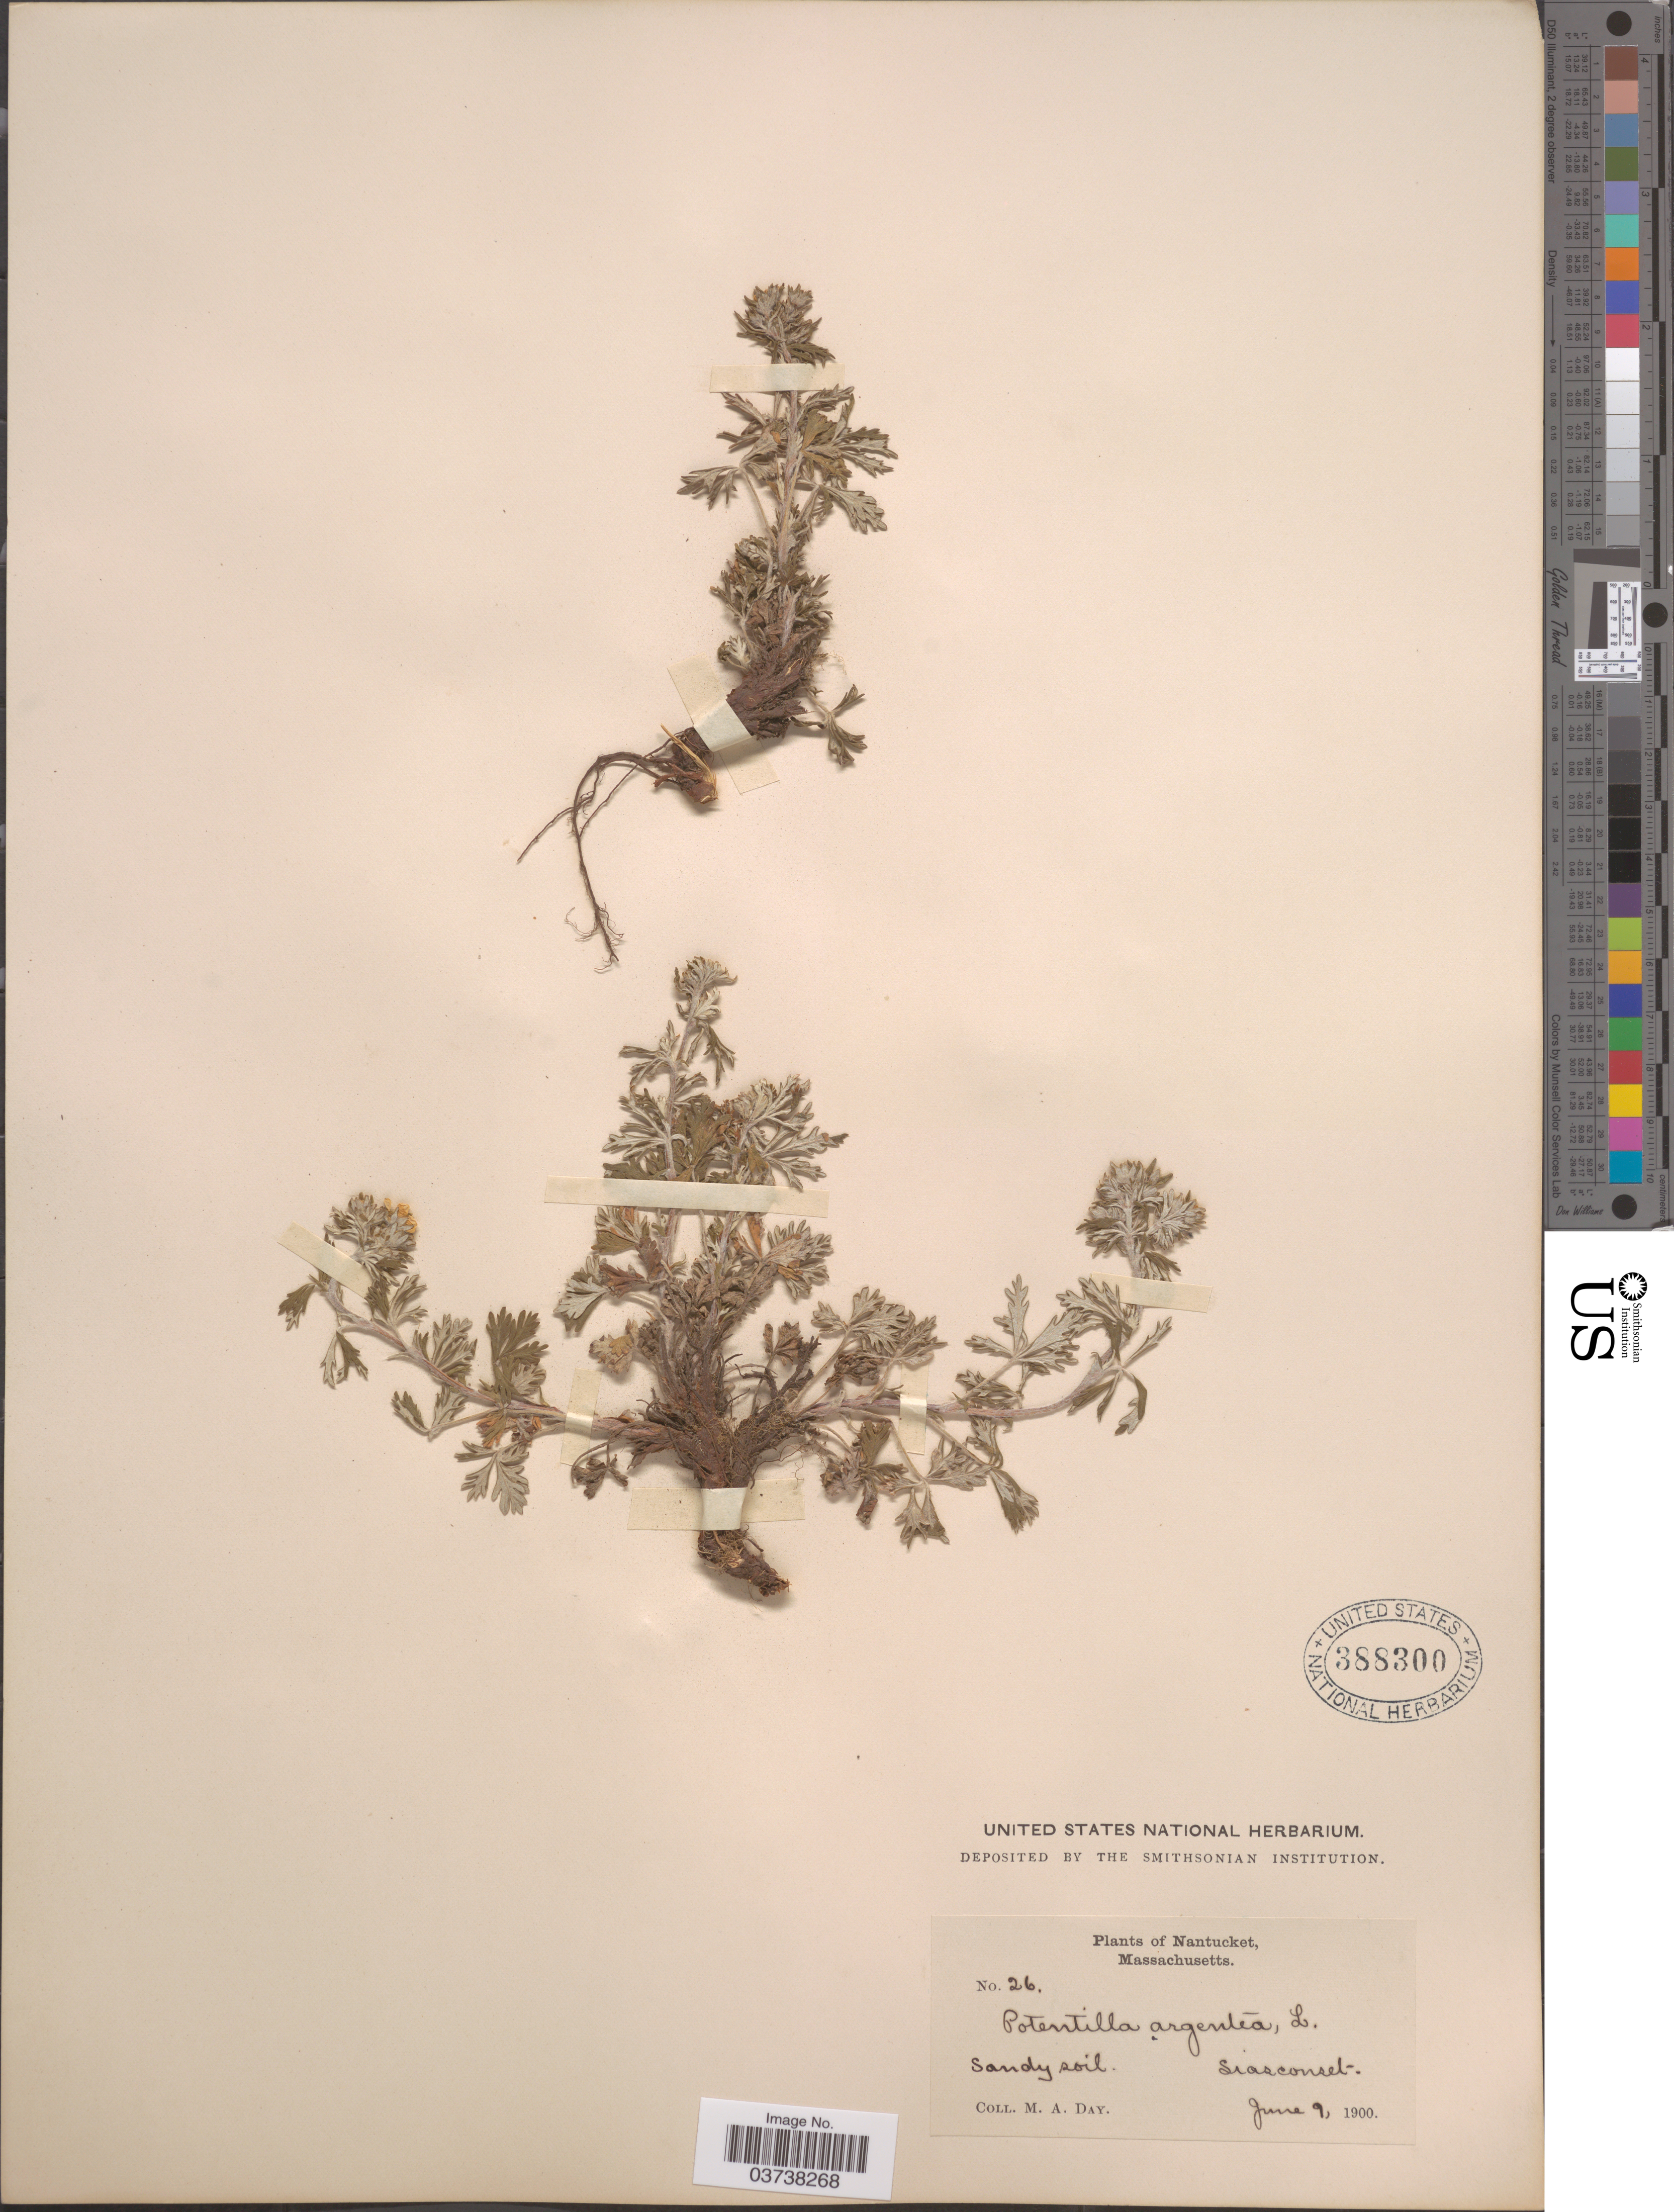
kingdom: Plantae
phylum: Tracheophyta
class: Magnoliopsida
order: Rosales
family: Rosaceae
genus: Potentilla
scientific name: Potentilla argentea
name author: L.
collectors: M. Day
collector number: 26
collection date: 1900-06-09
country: United States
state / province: Massachusetts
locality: Nantucket. Siasconset.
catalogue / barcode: US 388300